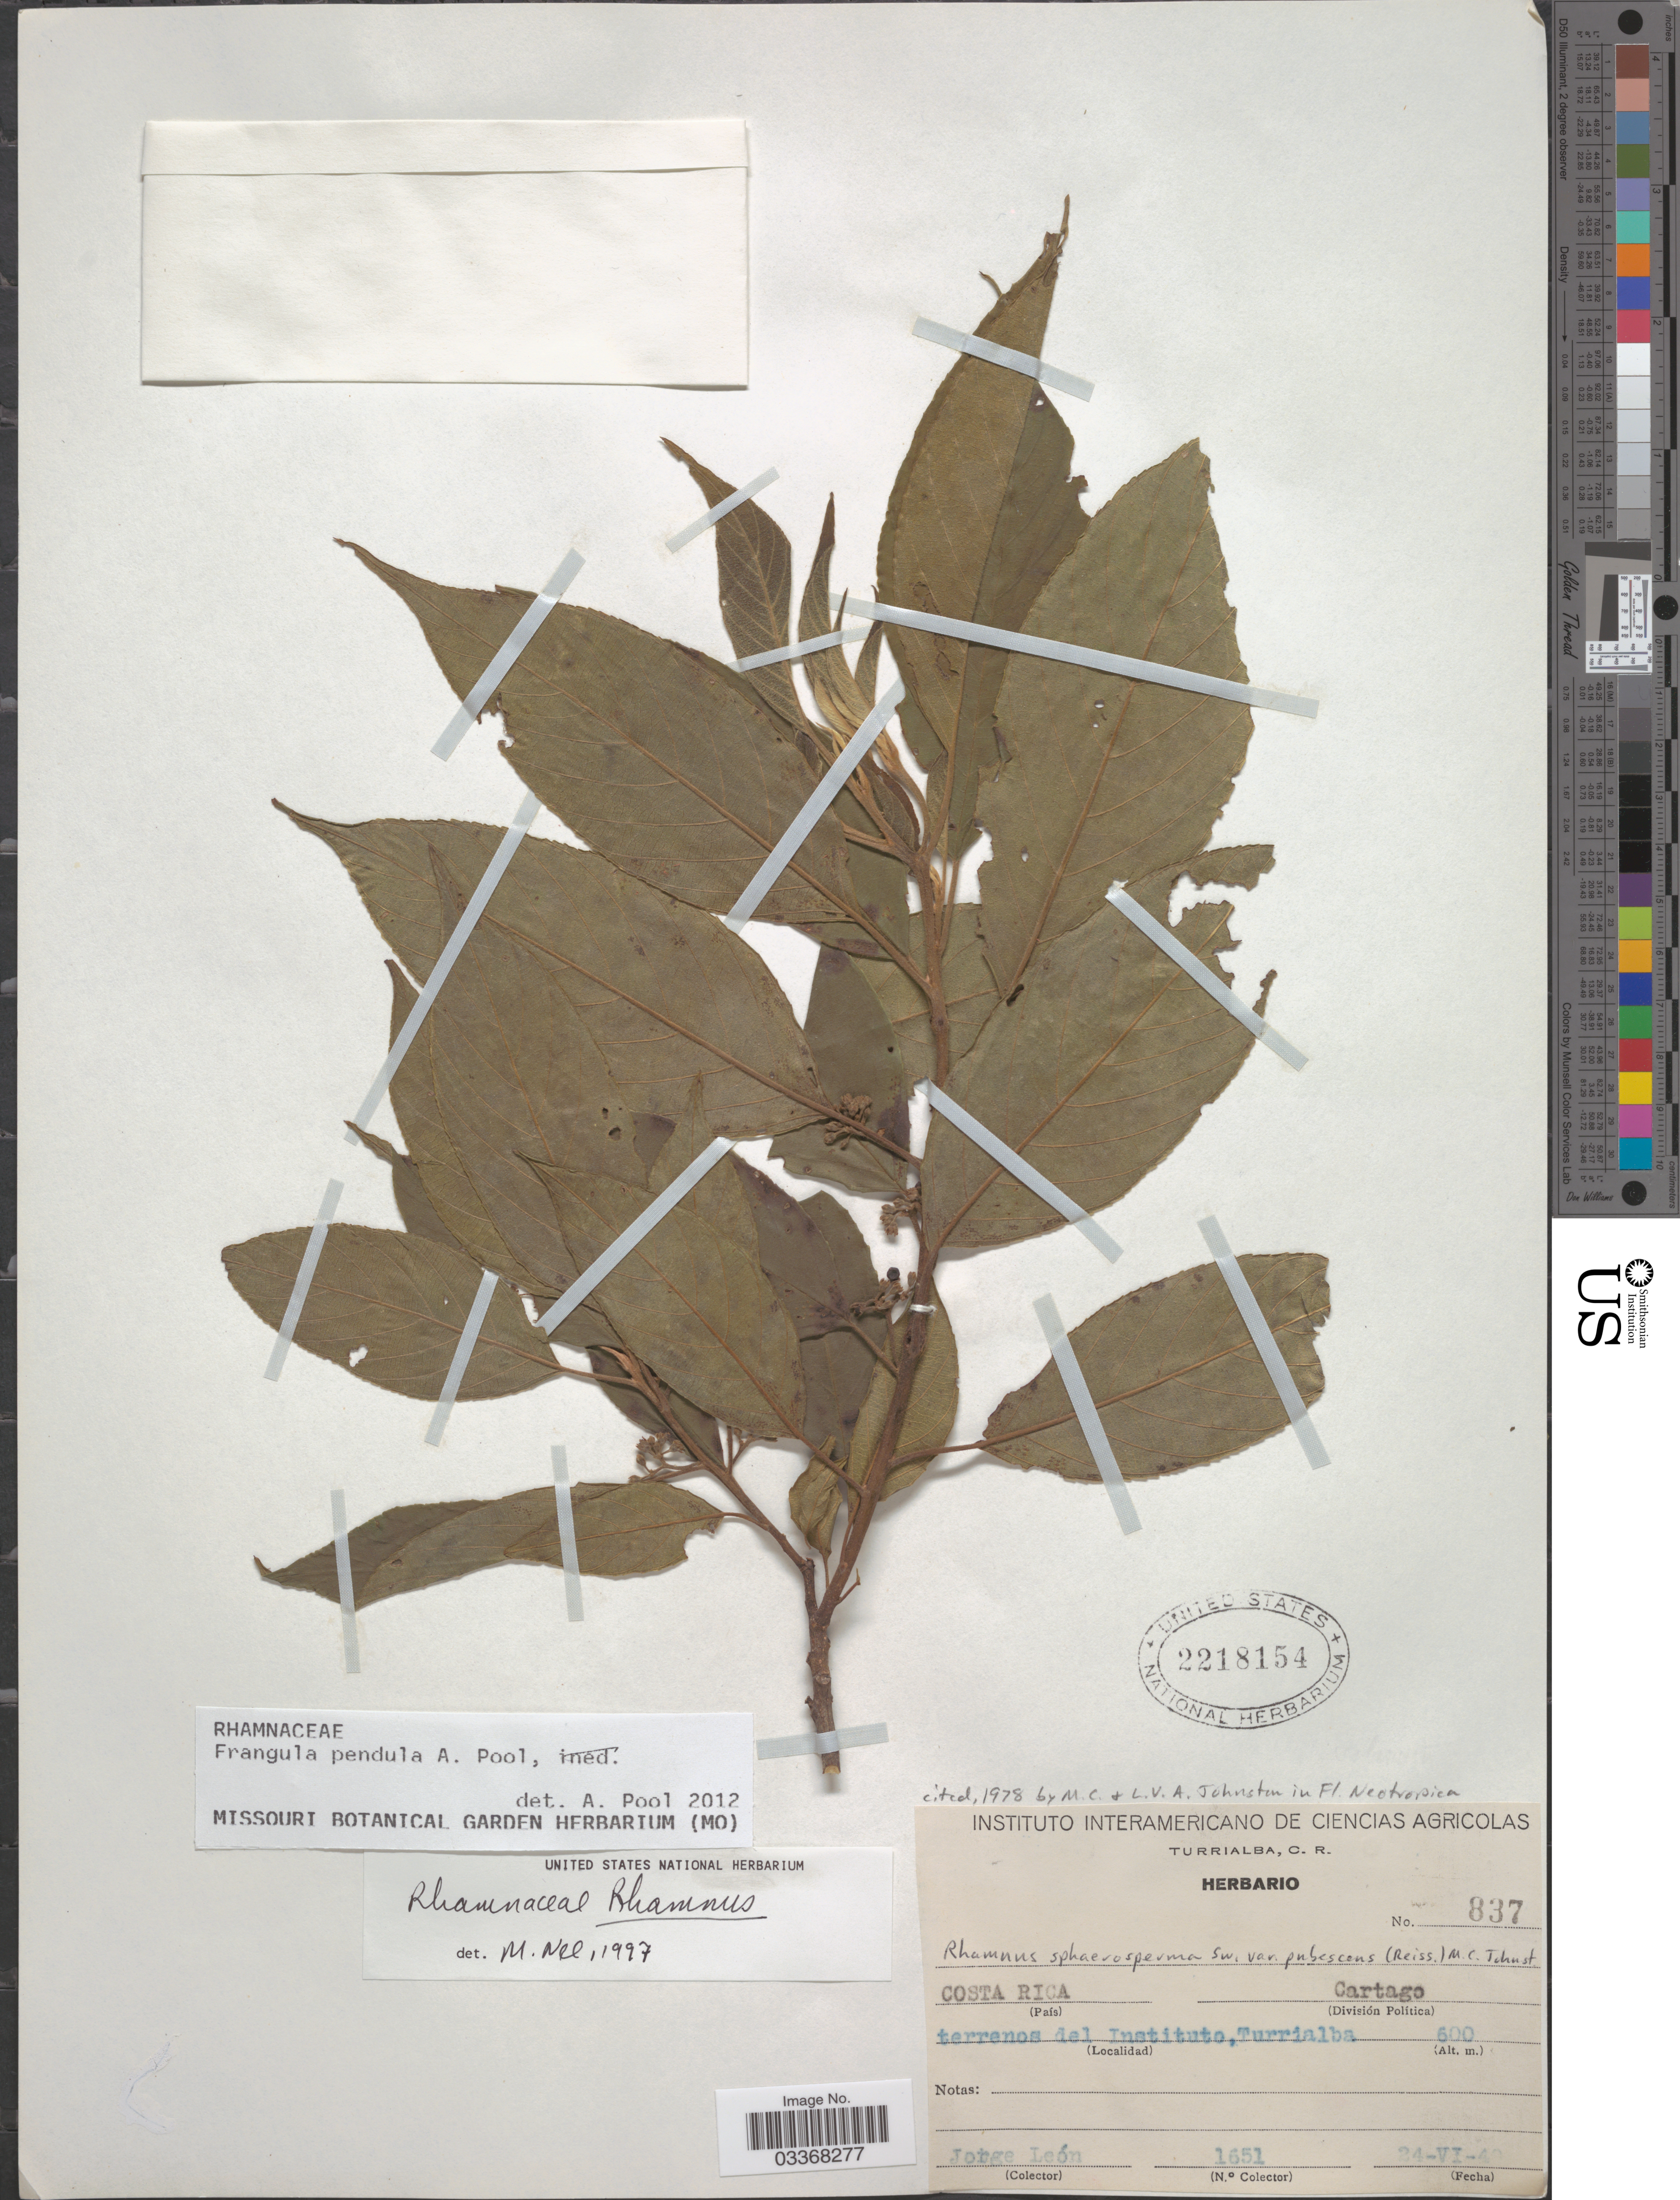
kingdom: Plantae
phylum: Tracheophyta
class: Magnoliopsida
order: Rosales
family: Rhamnaceae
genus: Frangula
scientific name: Frangula pendula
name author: A. Pool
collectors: J. León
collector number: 1651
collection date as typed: Transcribed d/m/y: 24/6/40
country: Costa Rica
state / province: Cartago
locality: Terrenos del Instituto, Turrialba.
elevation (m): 500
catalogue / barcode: US 2218154